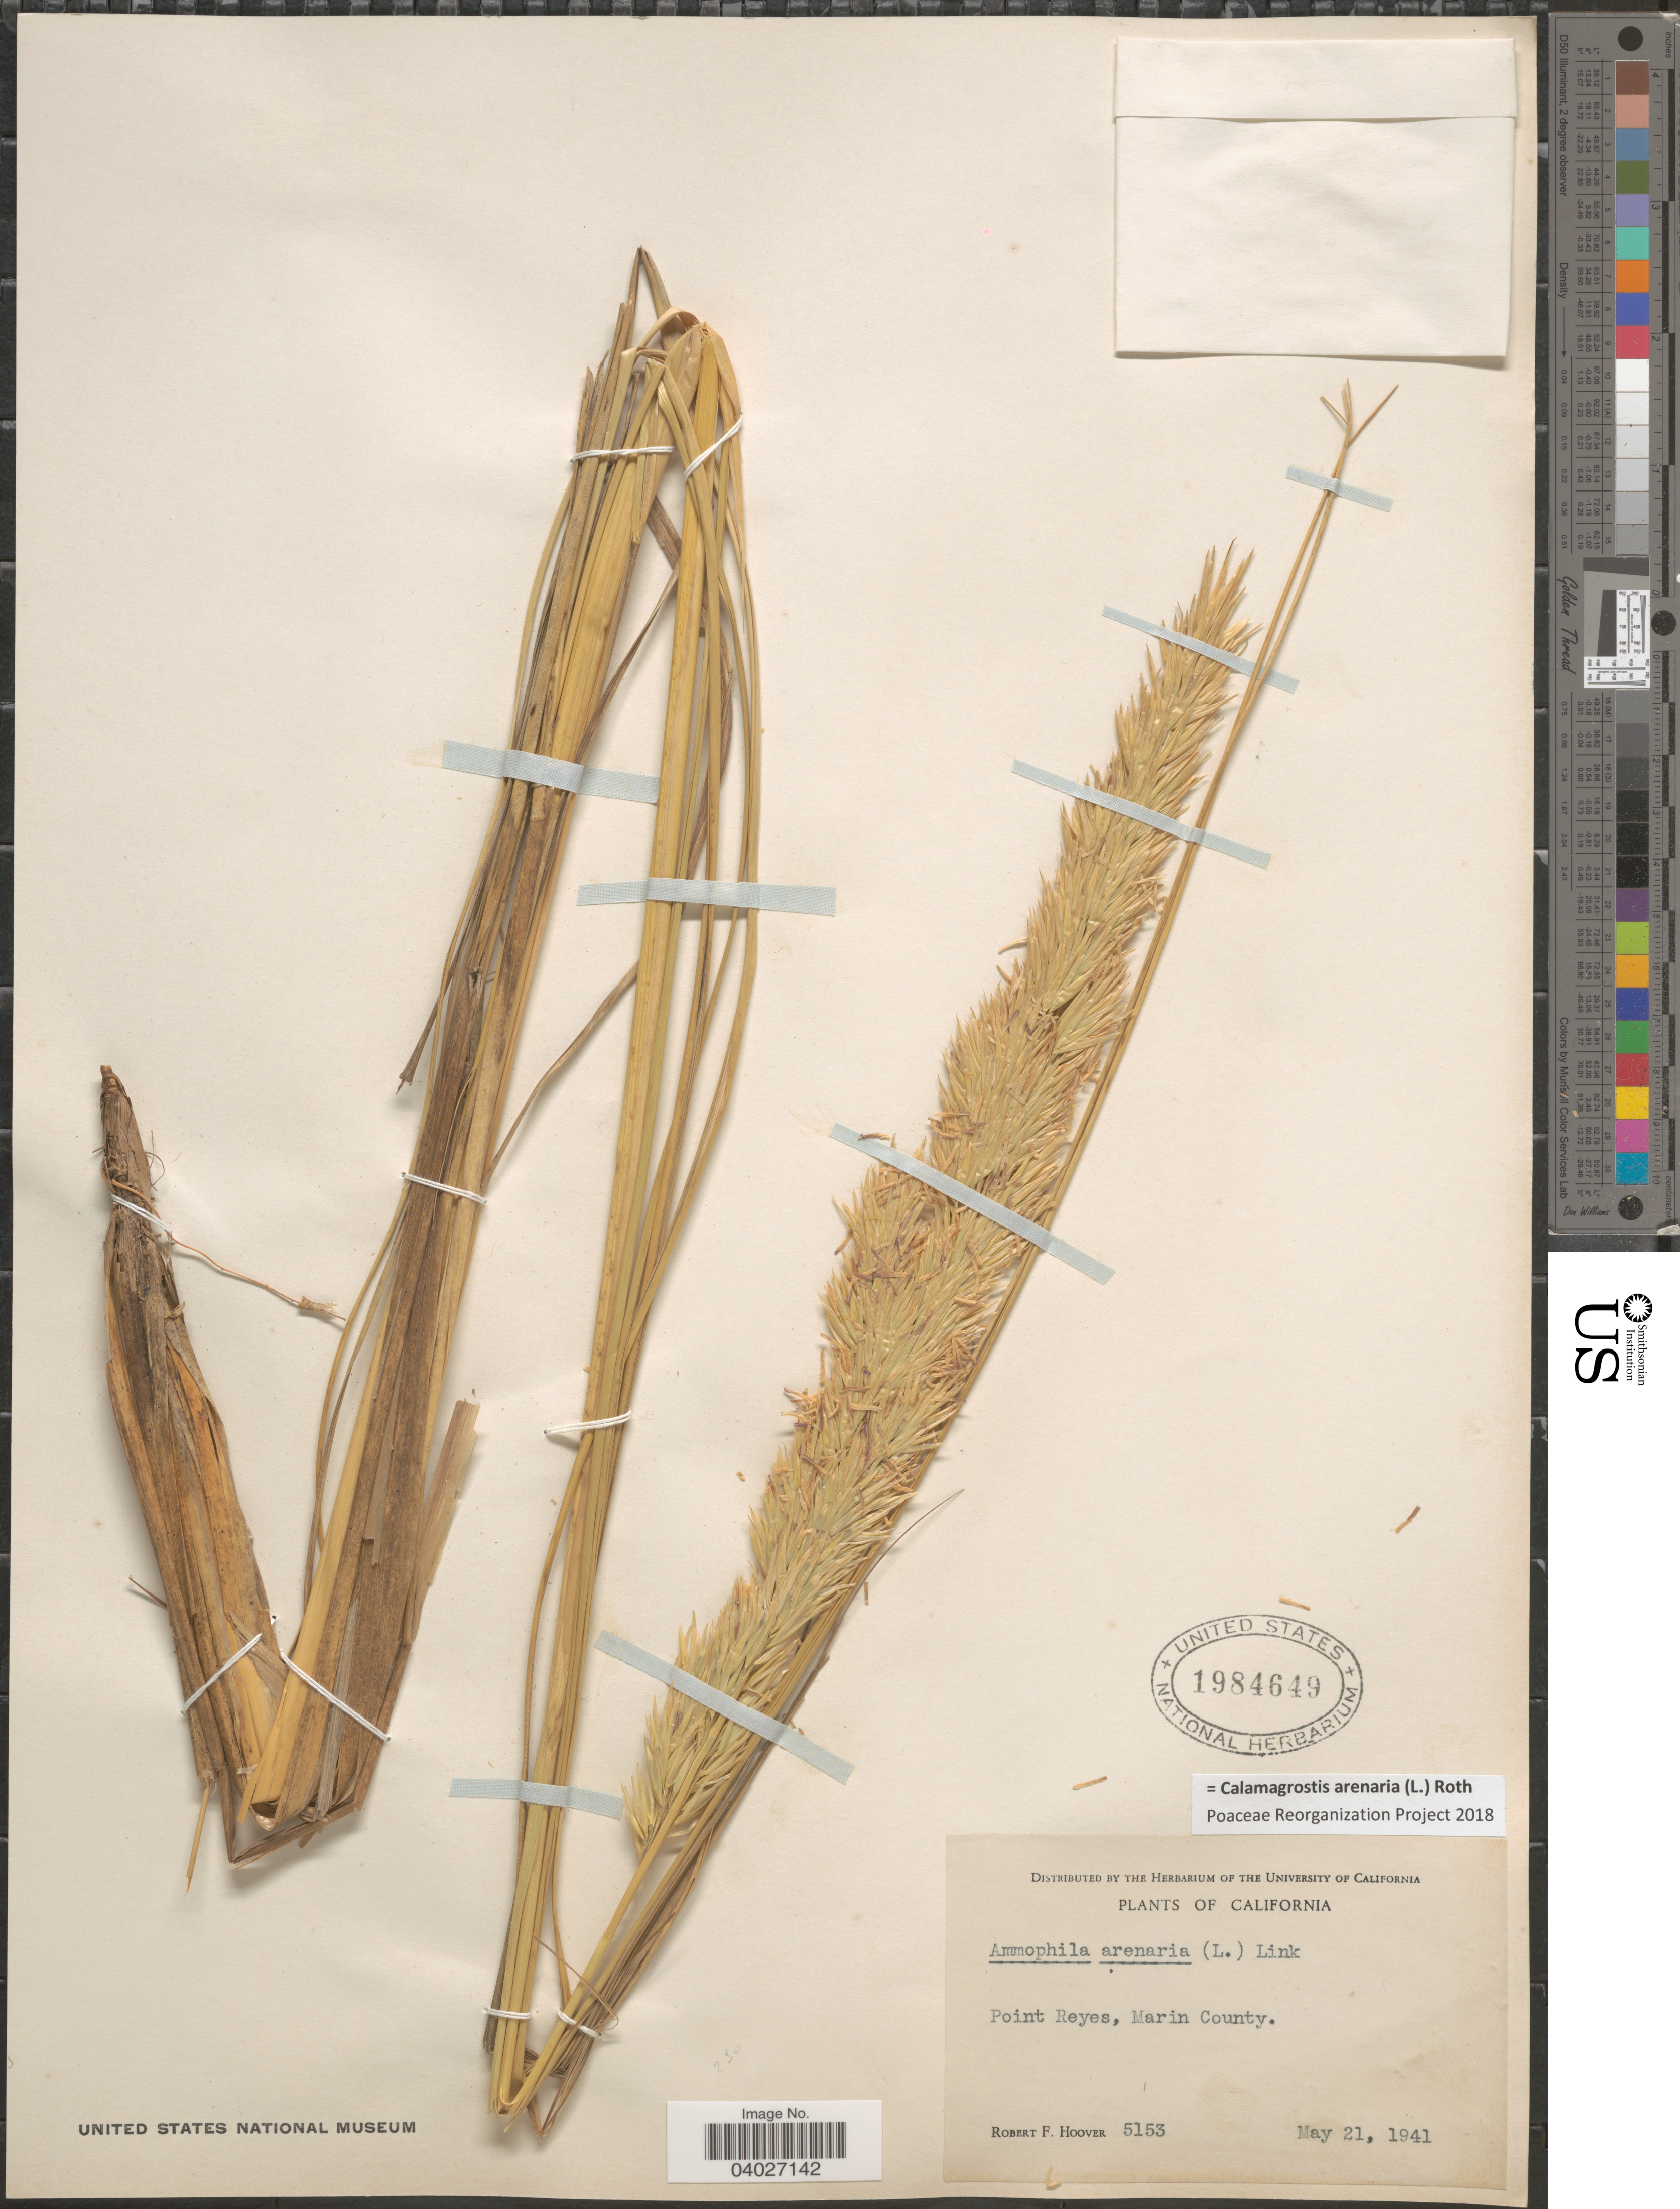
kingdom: Plantae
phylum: Tracheophyta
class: Liliopsida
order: Poales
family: Poaceae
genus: Calamagrostis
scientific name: Calamagrostis arenaria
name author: (L.) Roth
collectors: R. F. Hoover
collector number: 5153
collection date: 1941-05-21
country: United States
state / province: California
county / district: Marin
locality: Point Reyes, Marin County.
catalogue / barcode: US 1984649